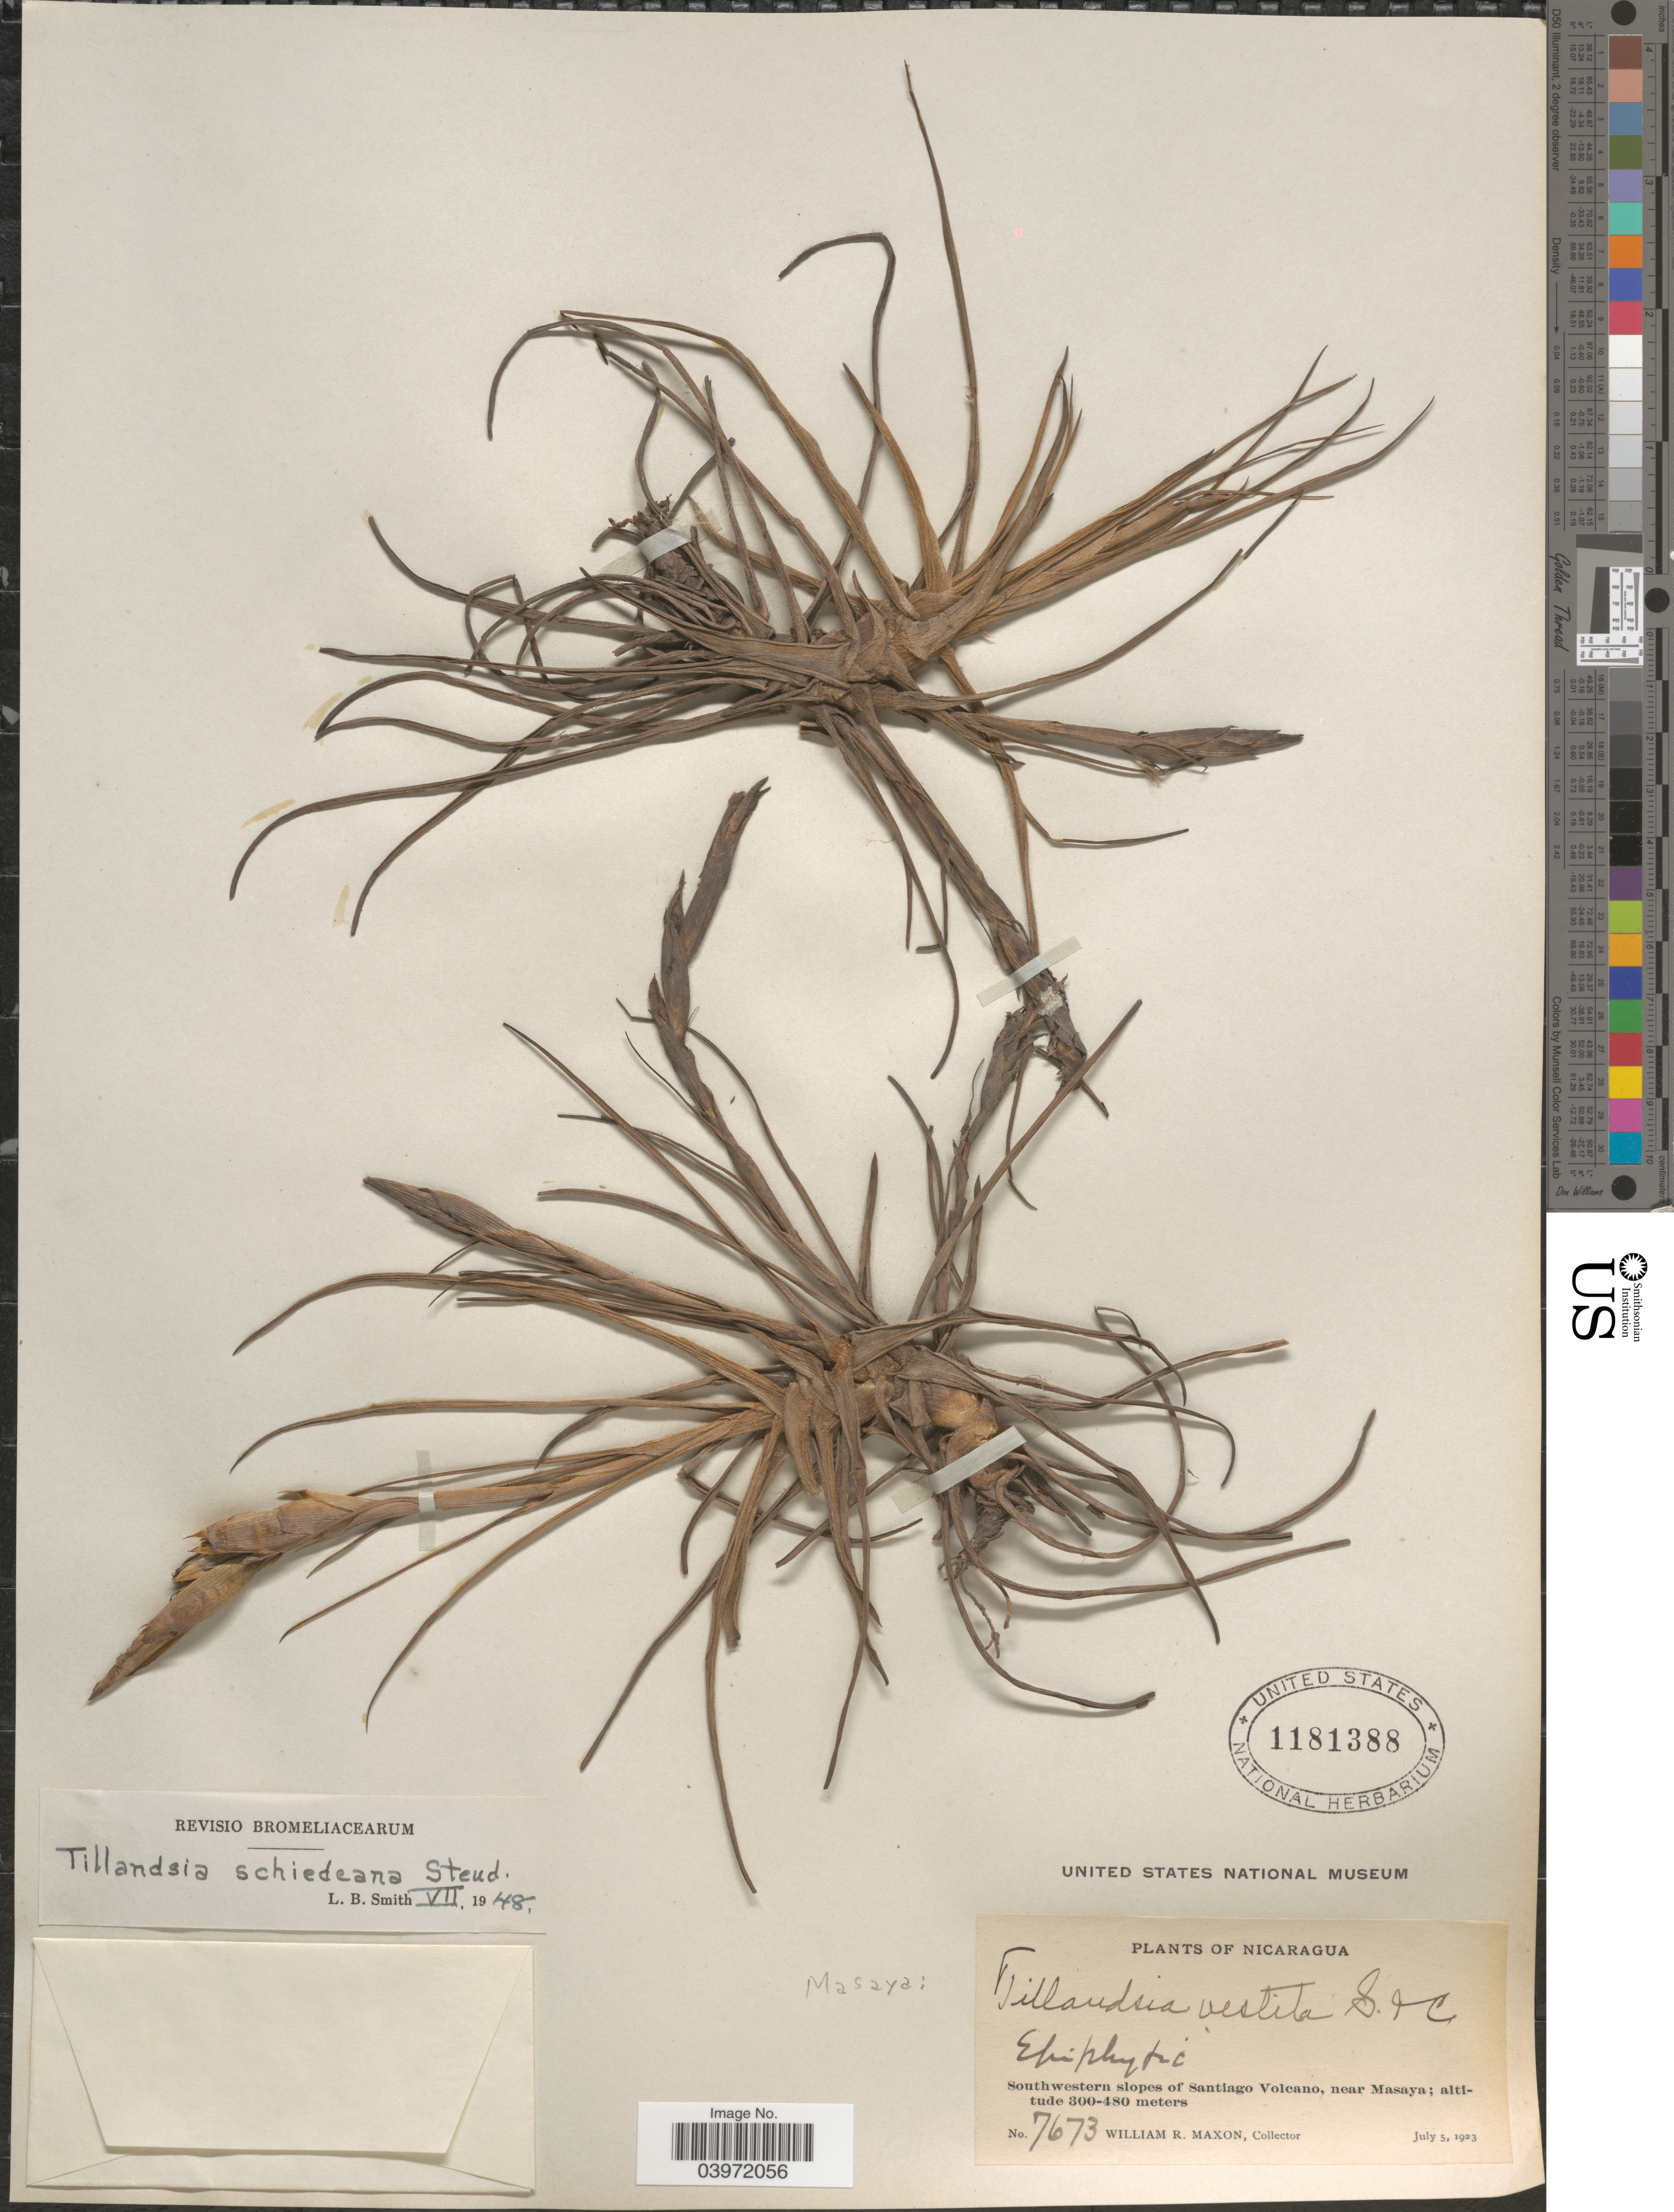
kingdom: Plantae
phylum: Tracheophyta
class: Liliopsida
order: Poales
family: Bromeliaceae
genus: Tillandsia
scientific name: Tillandsia schiedeana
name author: Steud.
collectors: W. R. Maxon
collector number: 7673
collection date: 1923-07-05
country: Nicaragua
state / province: Masaya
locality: Southwestern slopes of Santiago Volcano, near Masaya.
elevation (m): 300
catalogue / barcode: US 1181388